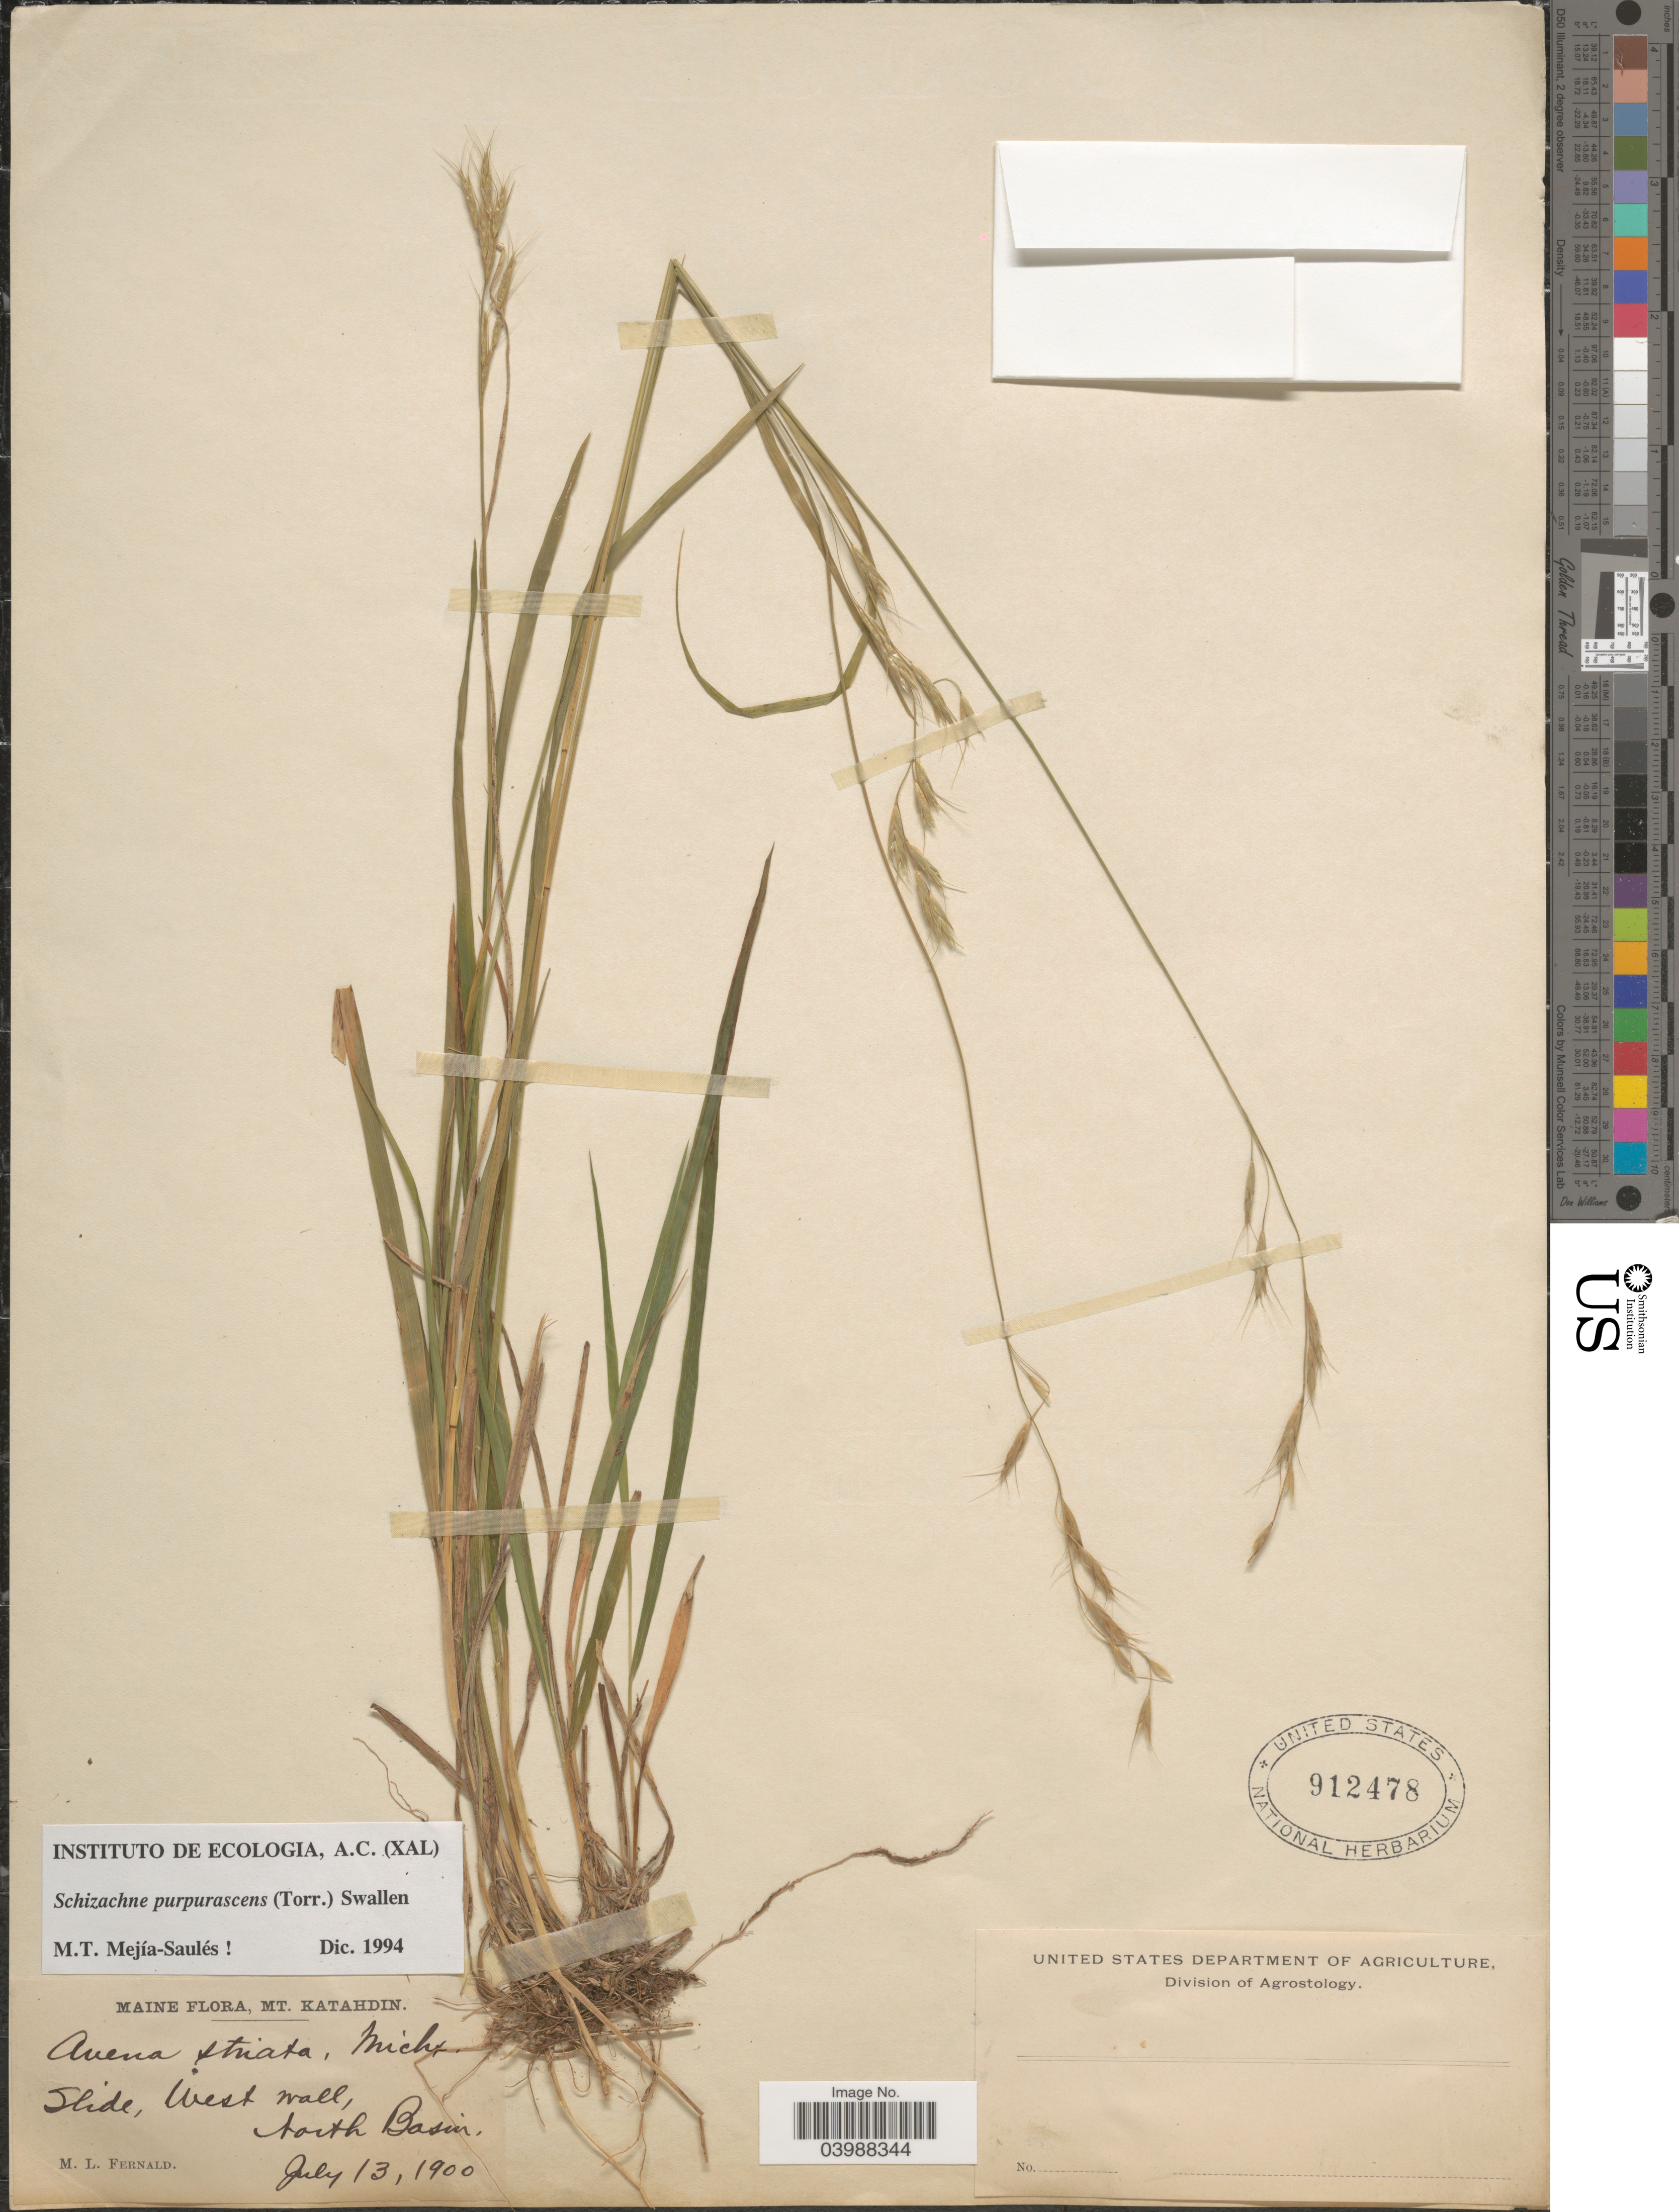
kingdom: Plantae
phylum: Tracheophyta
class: Liliopsida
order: Poales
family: Poaceae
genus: Schizachne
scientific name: Schizachne purpurascens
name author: (Torr.) Swallen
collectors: M. L. Fernald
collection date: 1900-07-13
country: United States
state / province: Maine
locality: Mt. Katahdin. Slide, West Wall, North Basin.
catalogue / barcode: US 912478